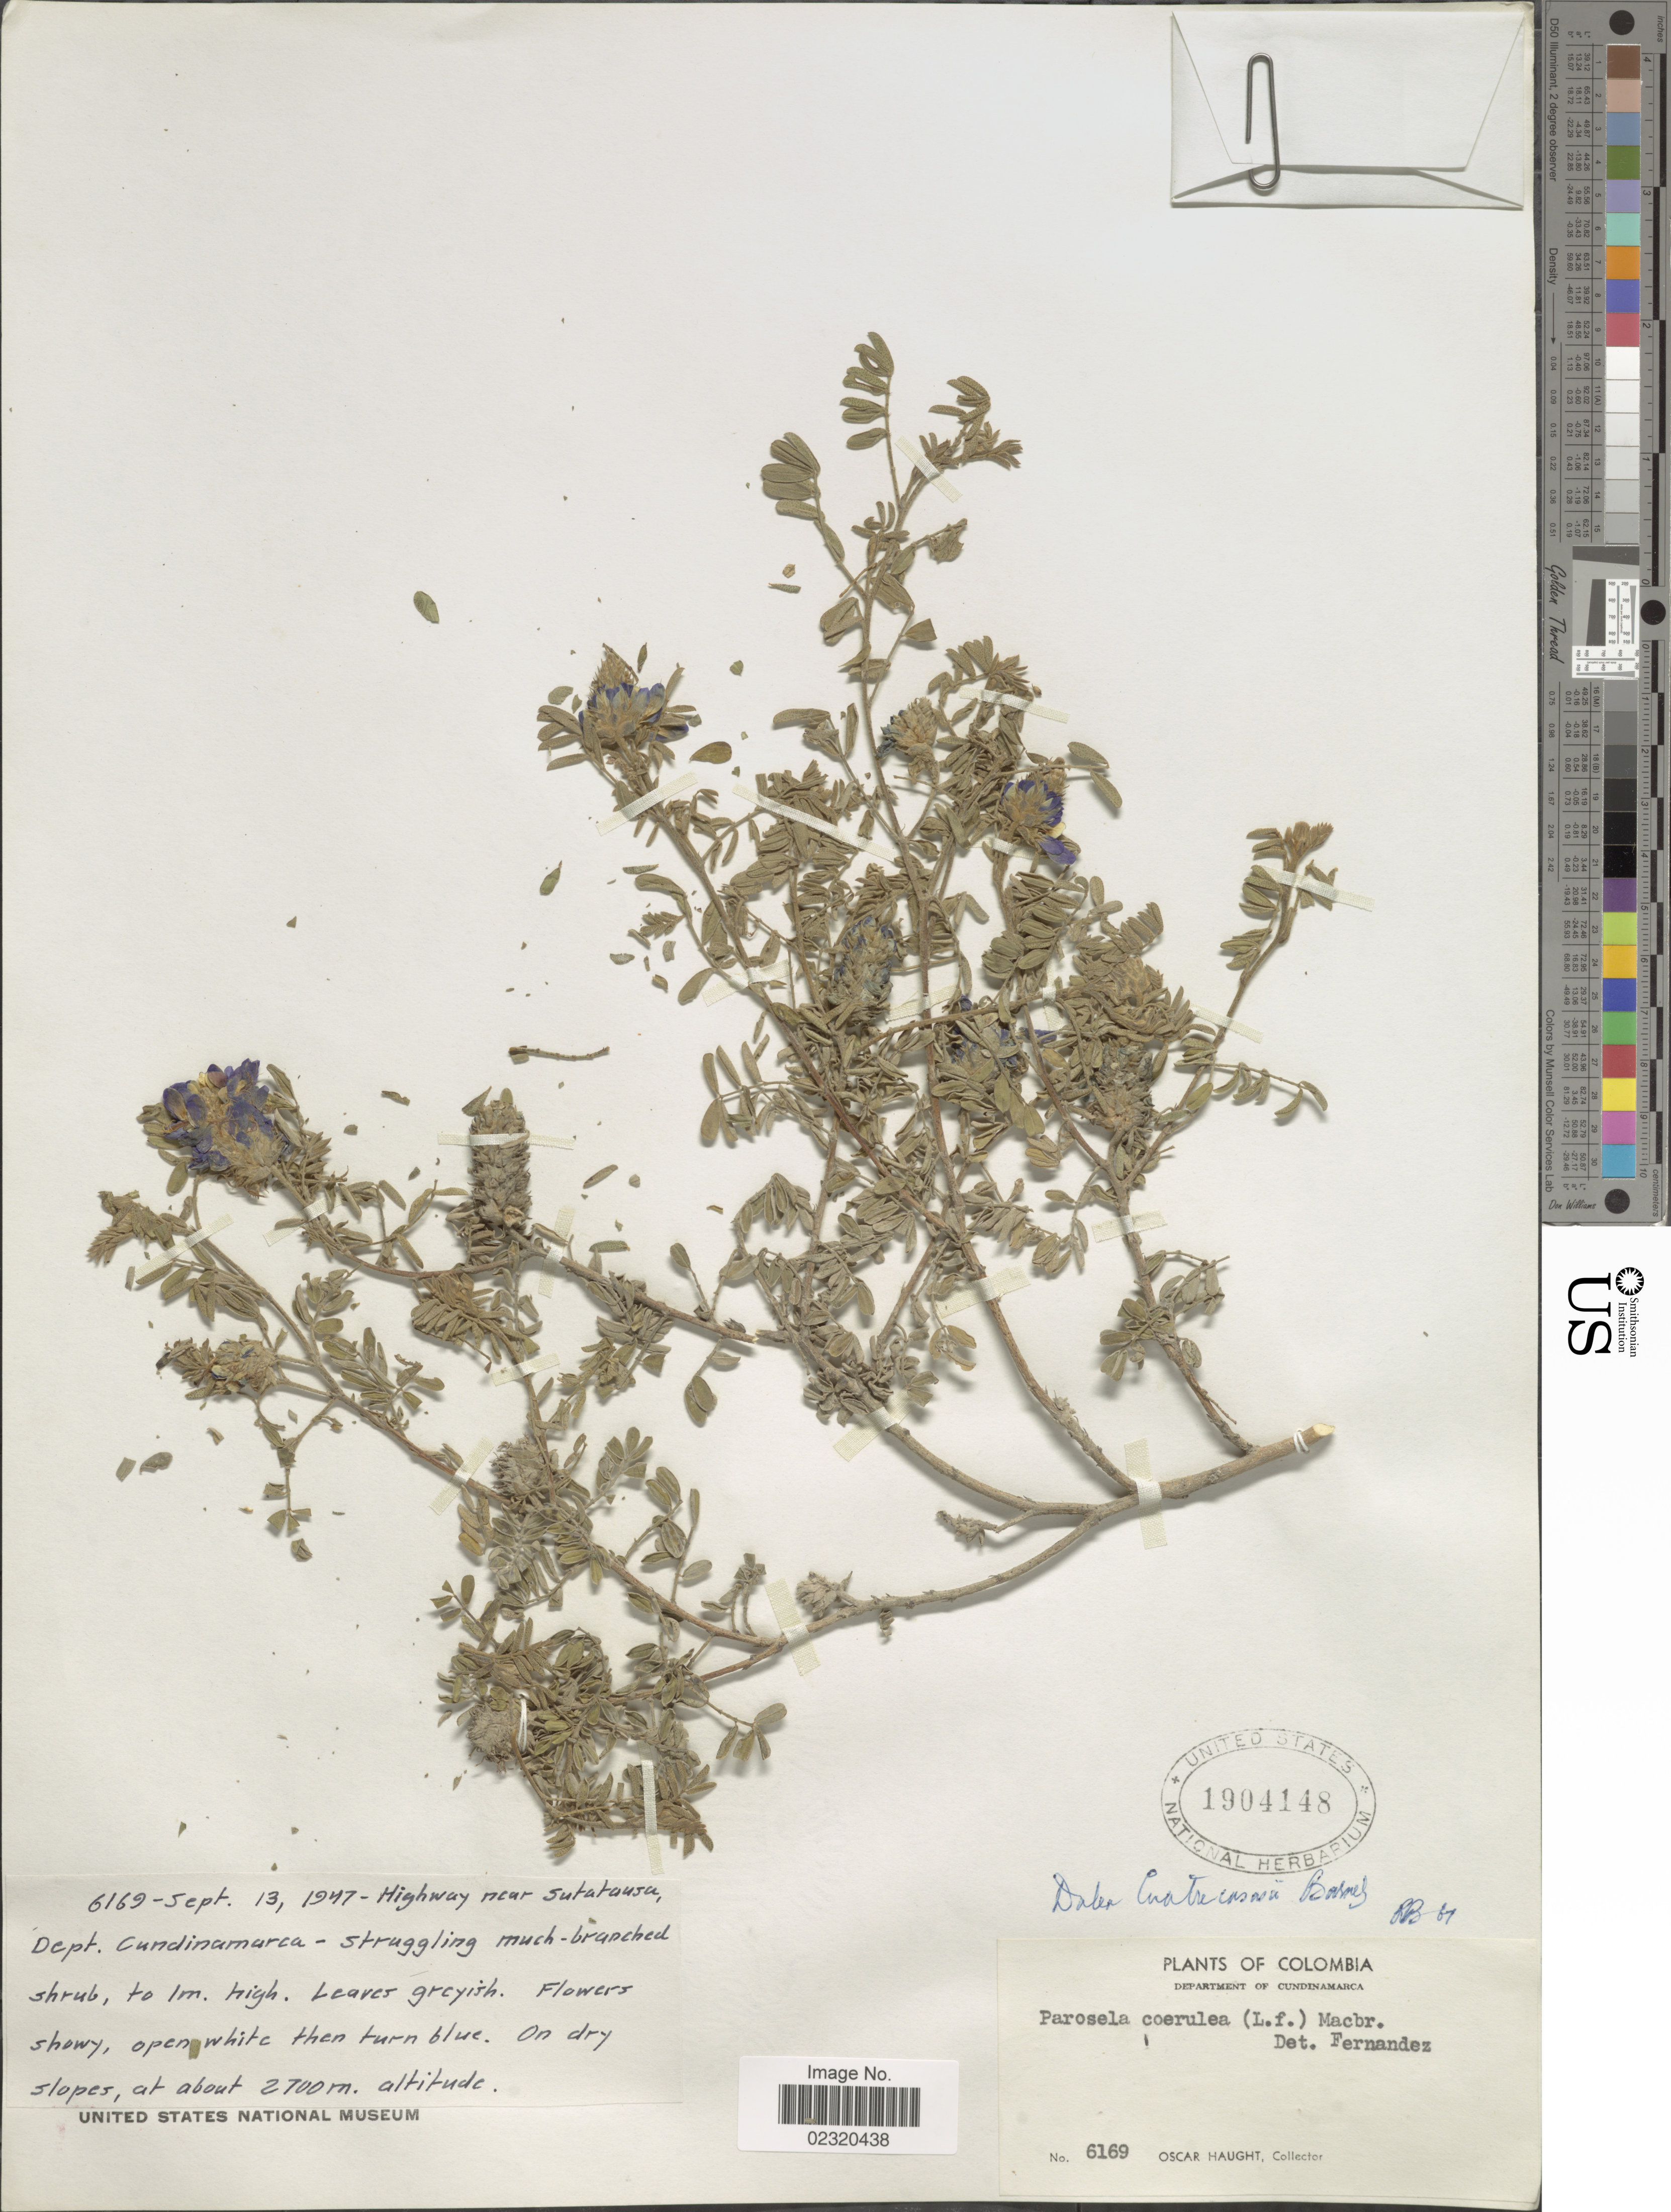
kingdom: Plantae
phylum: Tracheophyta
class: Magnoliopsida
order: Fabales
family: Fabaceae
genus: Dalea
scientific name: Dalea cuatrecasasii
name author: Barneby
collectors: O. Haught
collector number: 6169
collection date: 1947-09-13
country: Colombia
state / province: Cundinamarca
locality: Highway near Sutatausa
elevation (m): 2700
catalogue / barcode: US 1904148